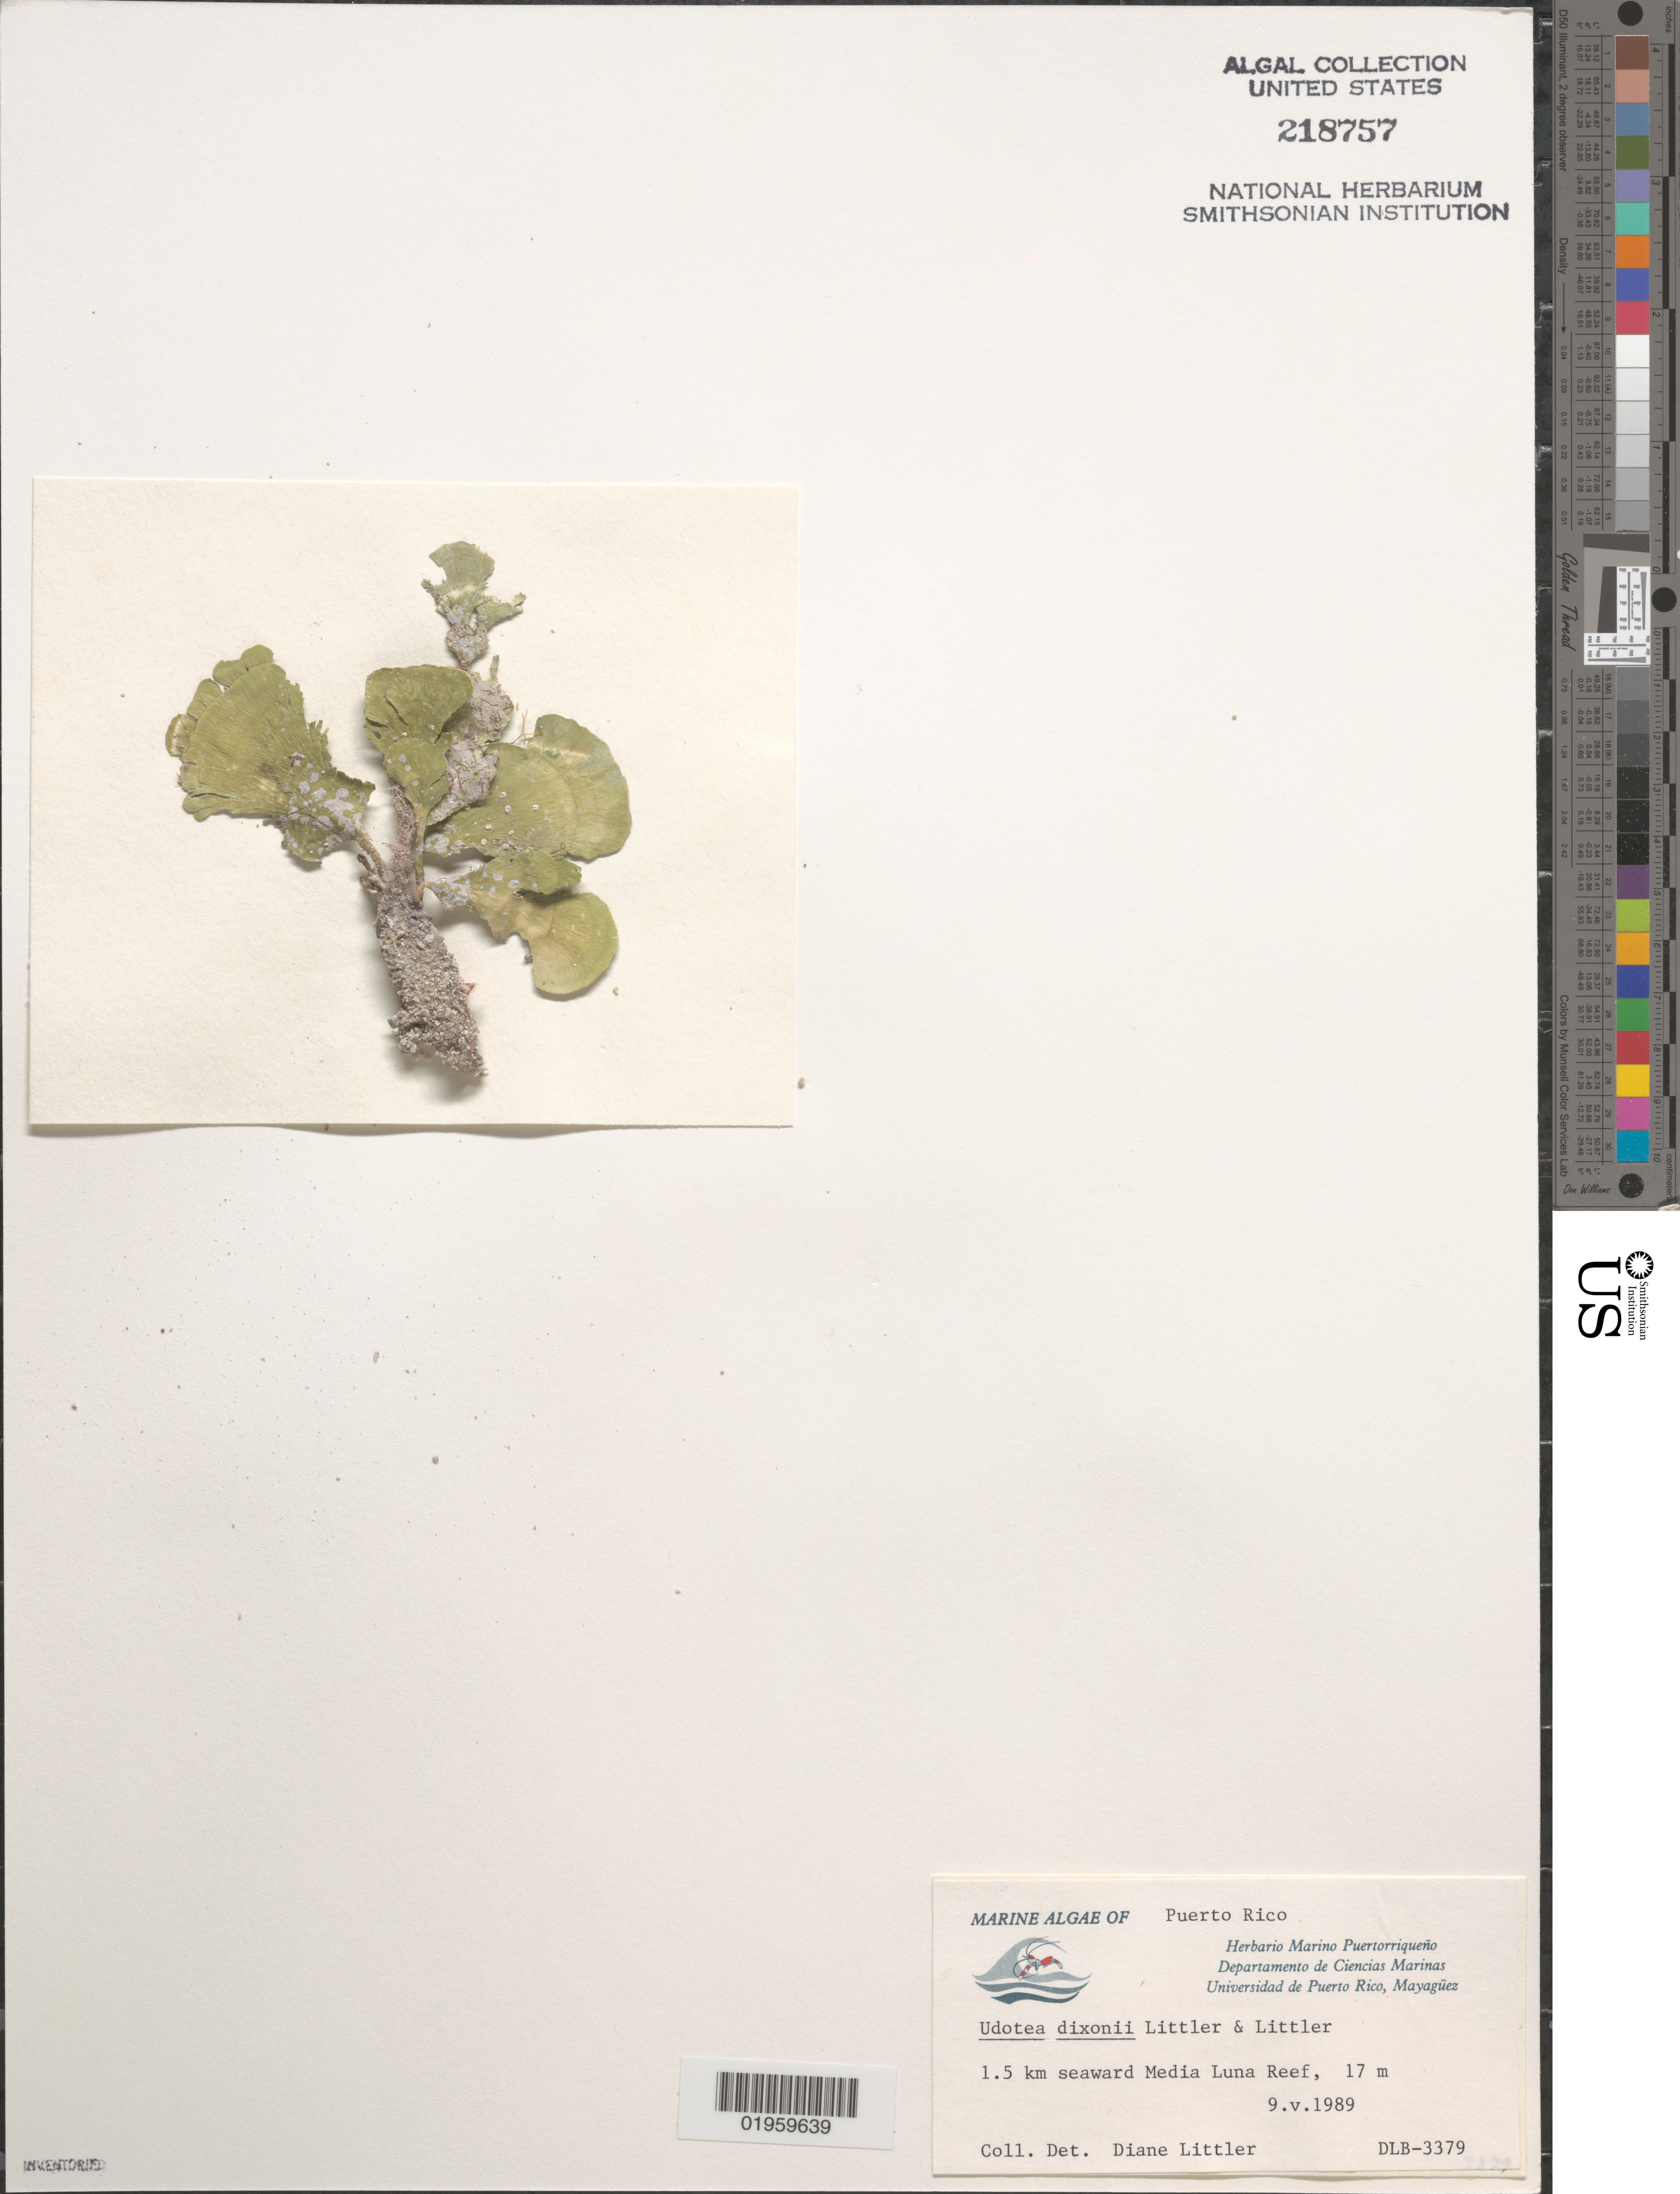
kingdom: Plantae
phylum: Chlorophyta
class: Ulvophyceae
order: Bryopsidales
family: Udoteaceae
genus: Udotea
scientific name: Udotea dixonii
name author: D.S. Littler & Littler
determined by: Littler, D. S.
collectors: D. S. Littler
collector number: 3379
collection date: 1989-05-09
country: Puerto Rico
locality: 1.5 km seaward Media Luna Reef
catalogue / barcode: US 218757